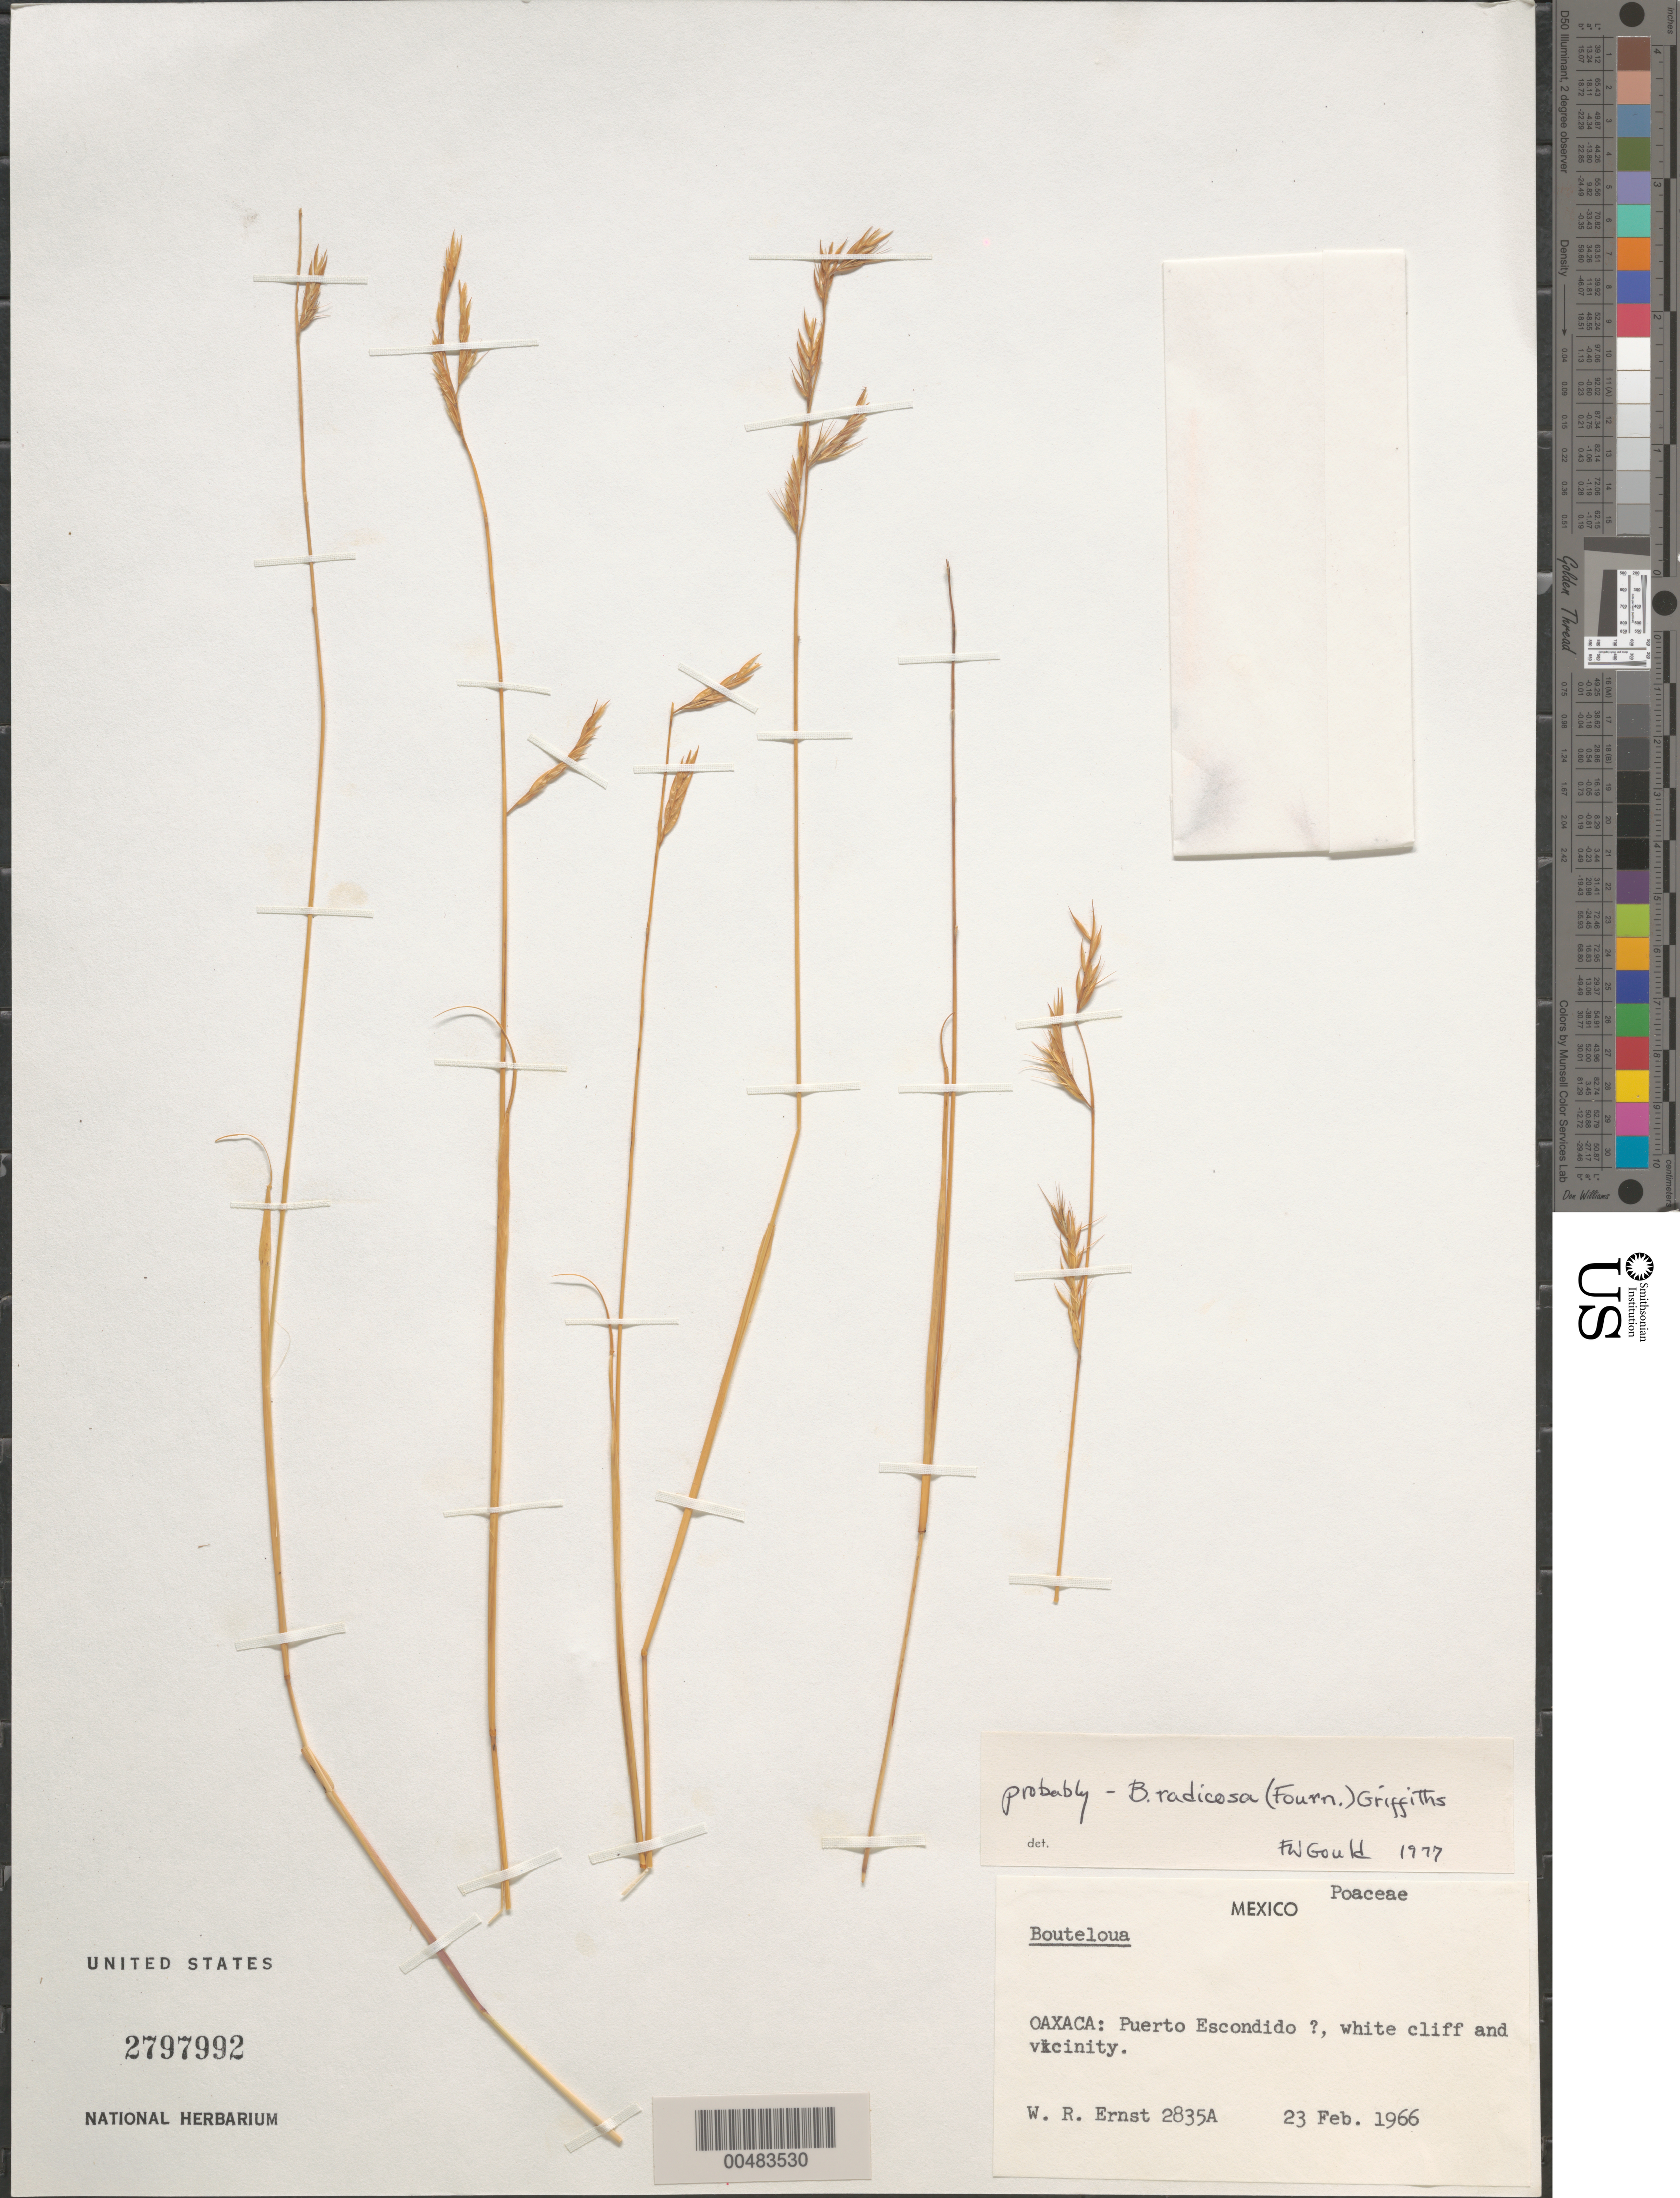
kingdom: Plantae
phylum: Tracheophyta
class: Liliopsida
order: Poales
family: Poaceae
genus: Bouteloua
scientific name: Bouteloua radicosa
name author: (E. Fourn.) Griffiths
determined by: Gould, F. W.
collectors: W. R. Ernst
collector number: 2835A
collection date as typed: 23 Feb 1966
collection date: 1966-02-23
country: Mexico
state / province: Oaxaca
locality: Puerto Escondido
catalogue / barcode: US 2797992